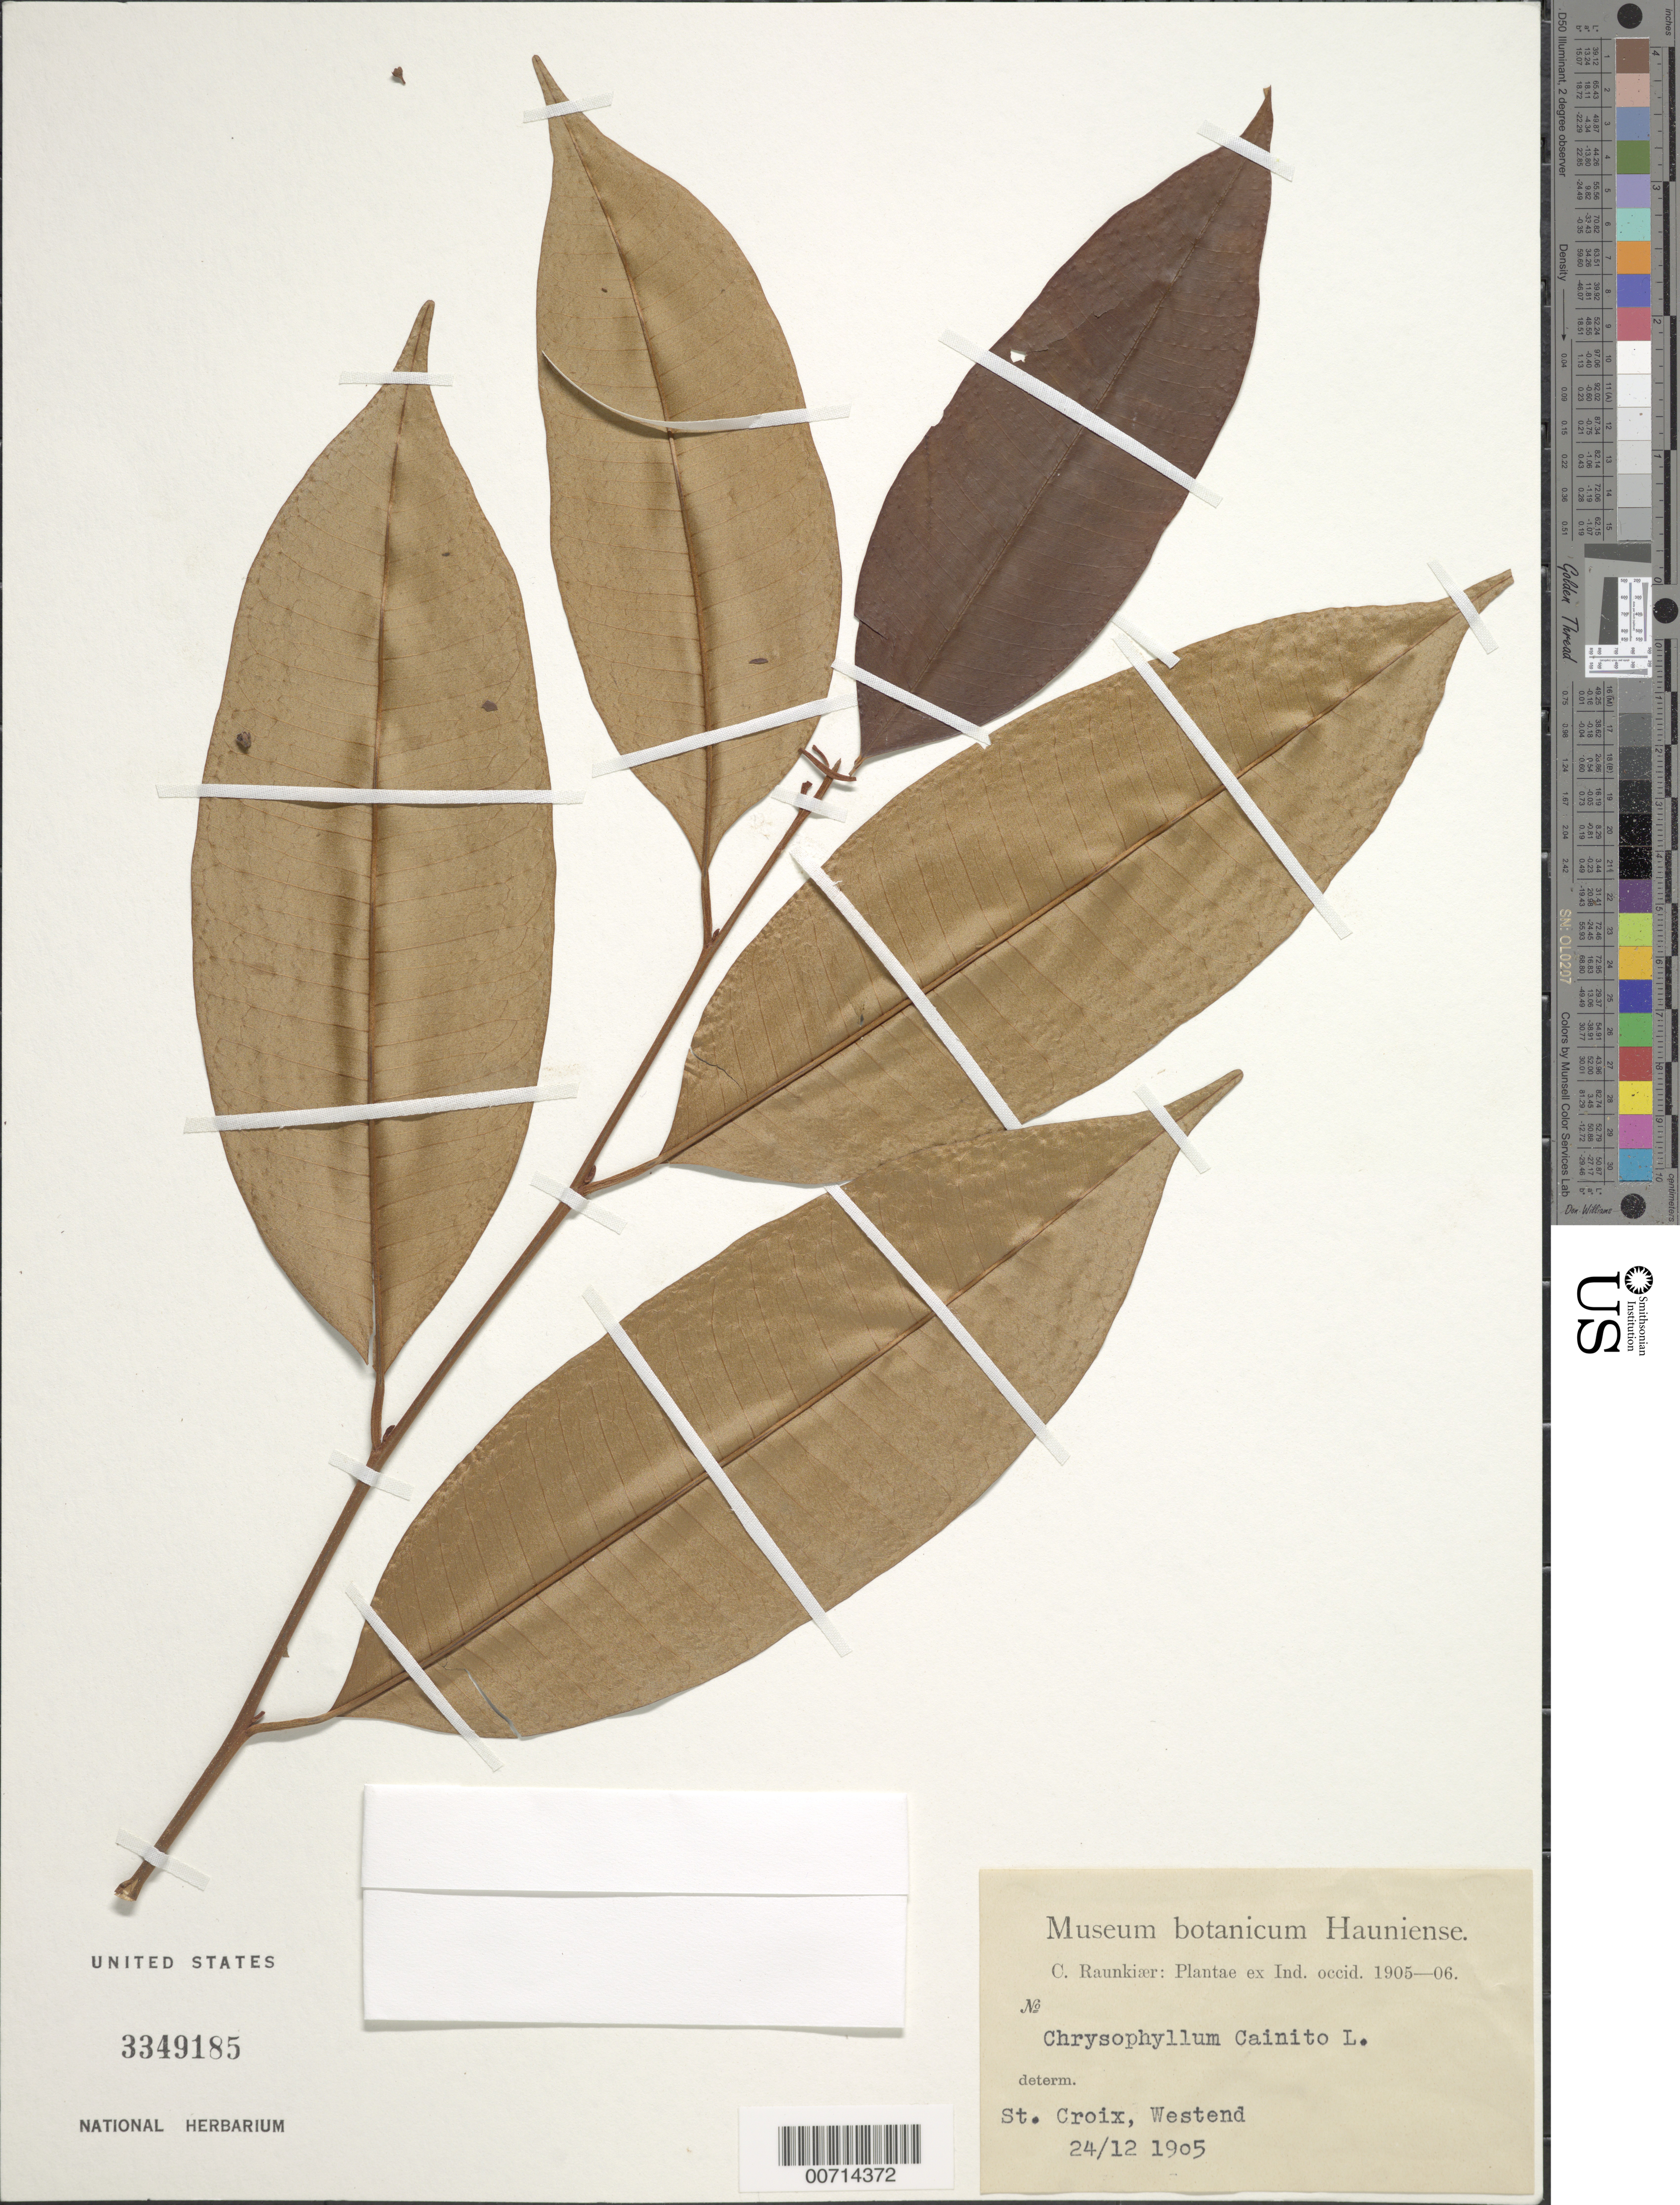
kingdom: Plantae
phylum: Tracheophyta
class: Magnoliopsida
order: Ericales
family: Sapotaceae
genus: Chrysophyllum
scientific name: Chrysophyllum cainito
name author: L.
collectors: C. Raunkiær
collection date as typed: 24 Dec 1905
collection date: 1905-12-24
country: U.S. Virgin Islands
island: St. Croix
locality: Westend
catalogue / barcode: US 3349185